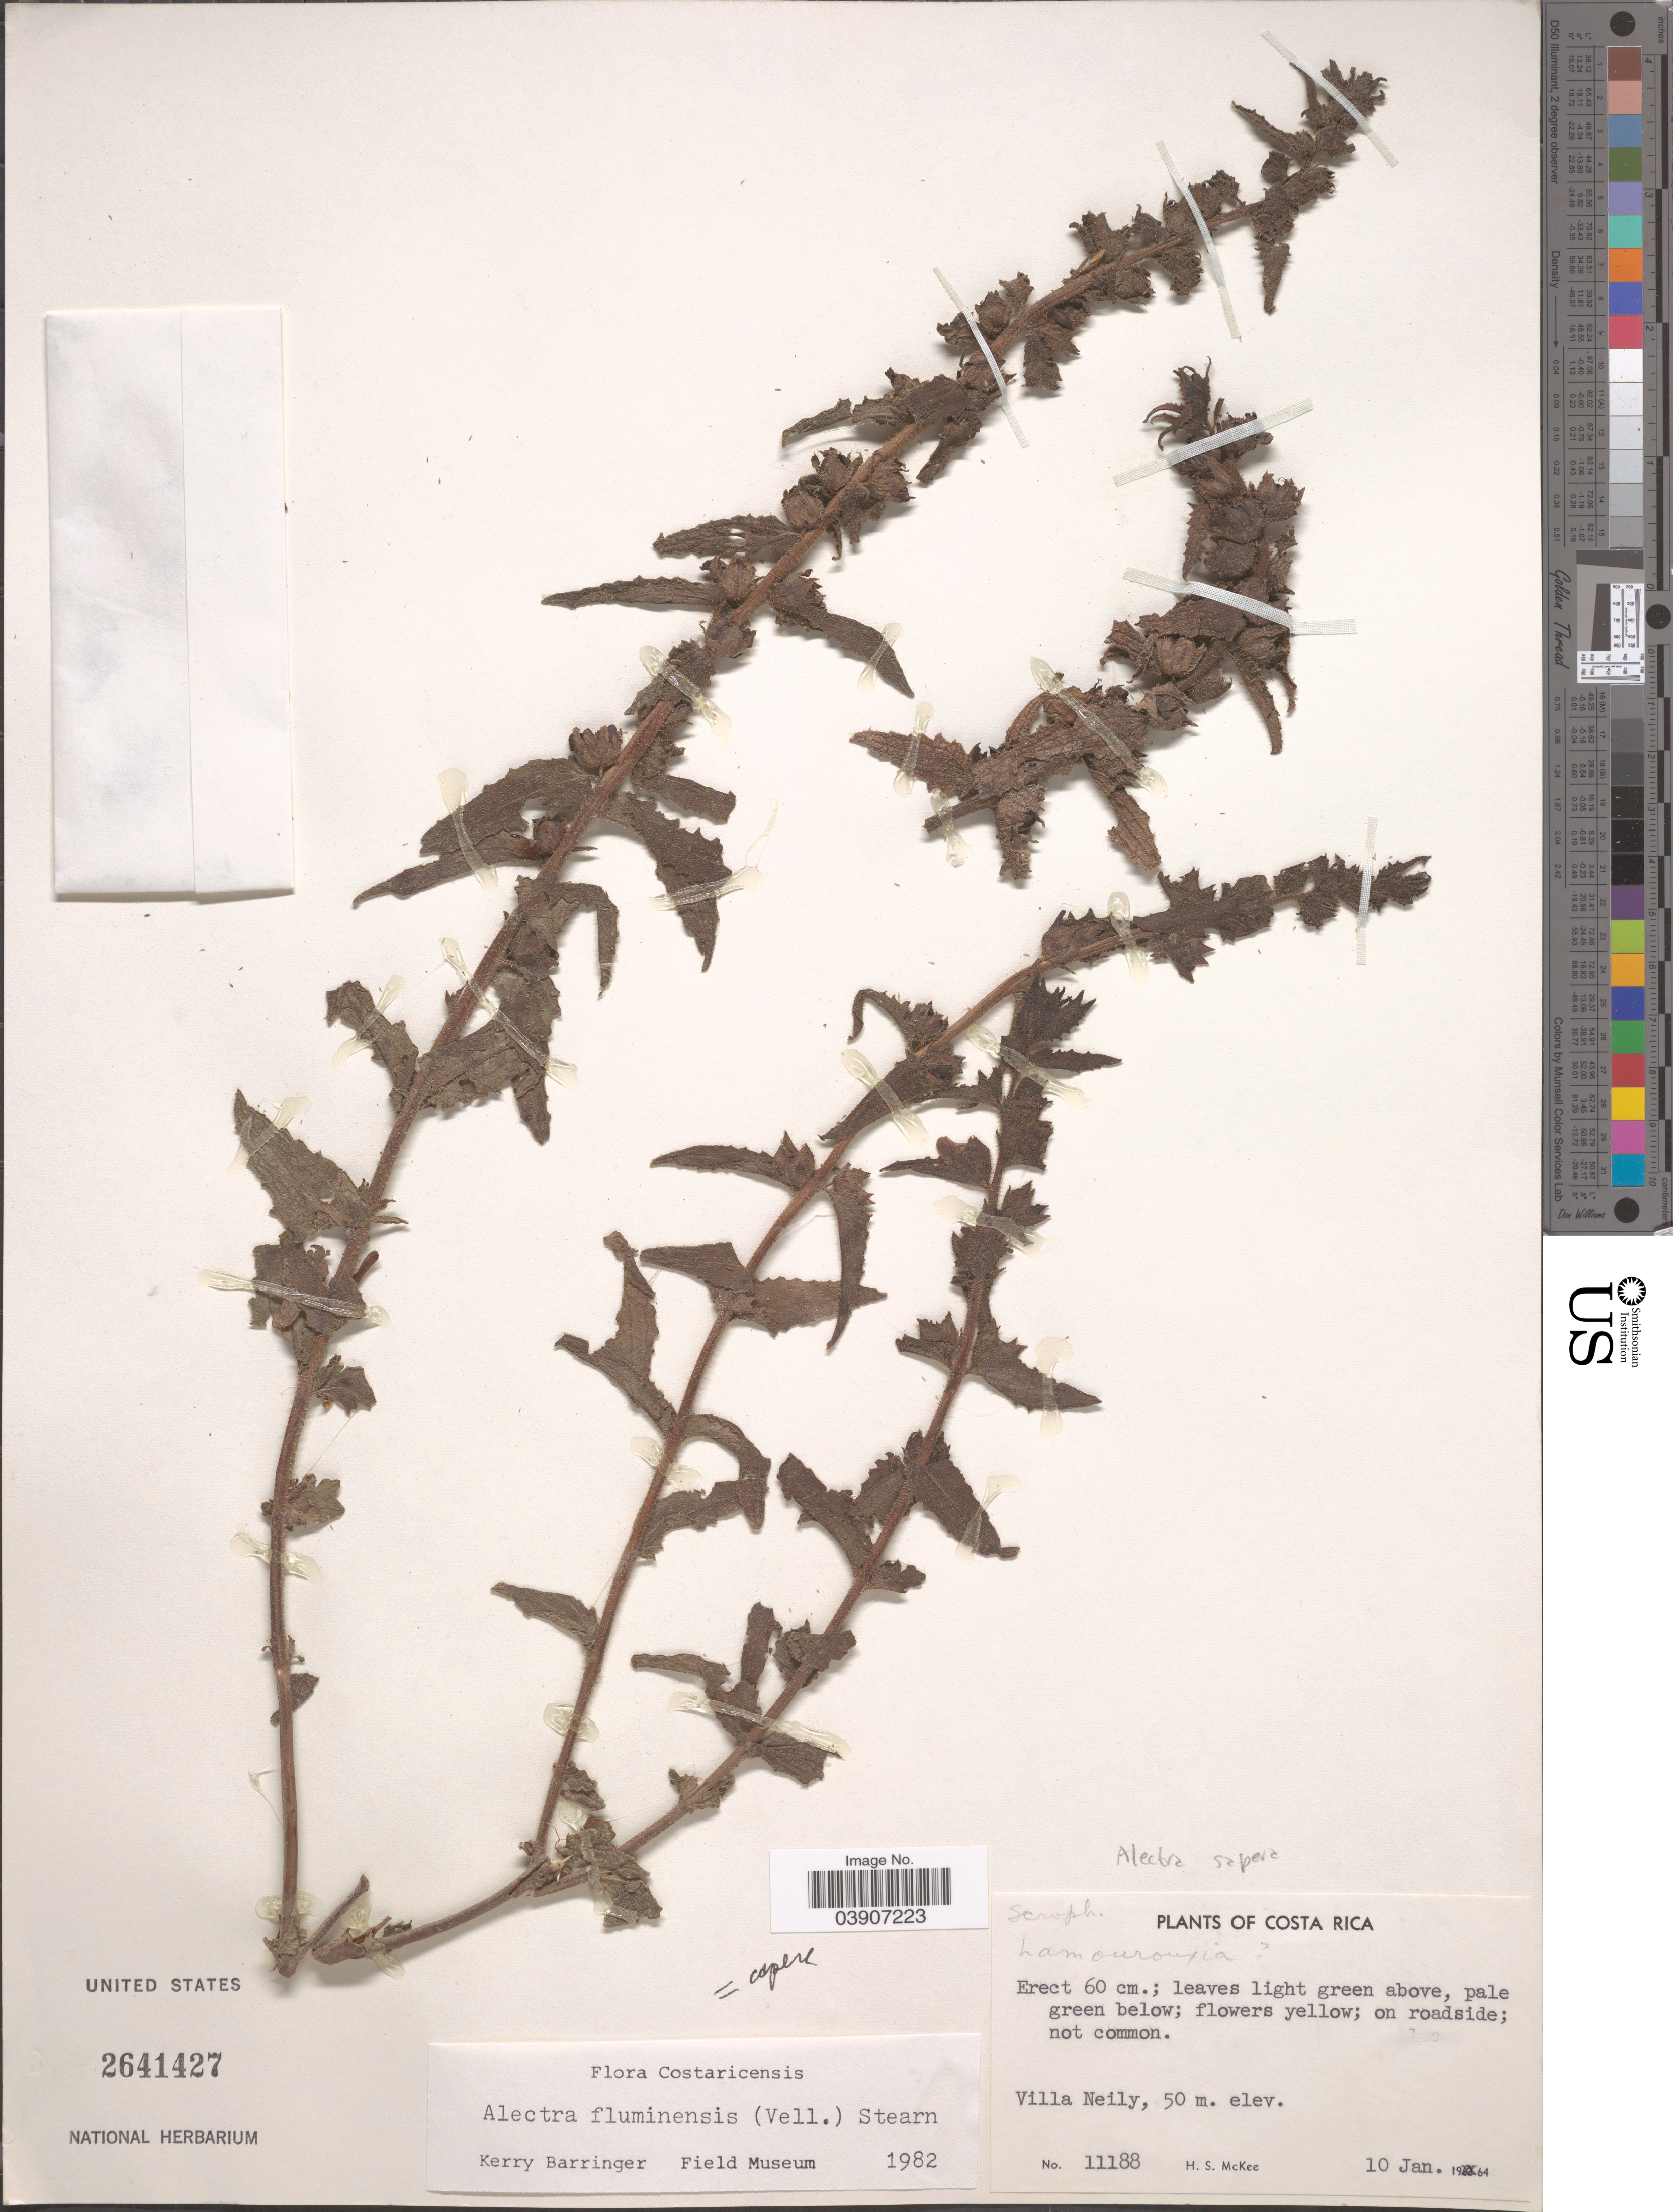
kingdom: Plantae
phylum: Tracheophyta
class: Magnoliopsida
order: Lamiales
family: Orobanchaceae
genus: Alectra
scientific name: Alectra aspera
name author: (Cham. & Schltdl.) L.O. Williams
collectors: H. S. McKee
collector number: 11188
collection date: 1964-01-10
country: Costa Rica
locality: Villa Neily.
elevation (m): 50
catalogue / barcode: US 2641427